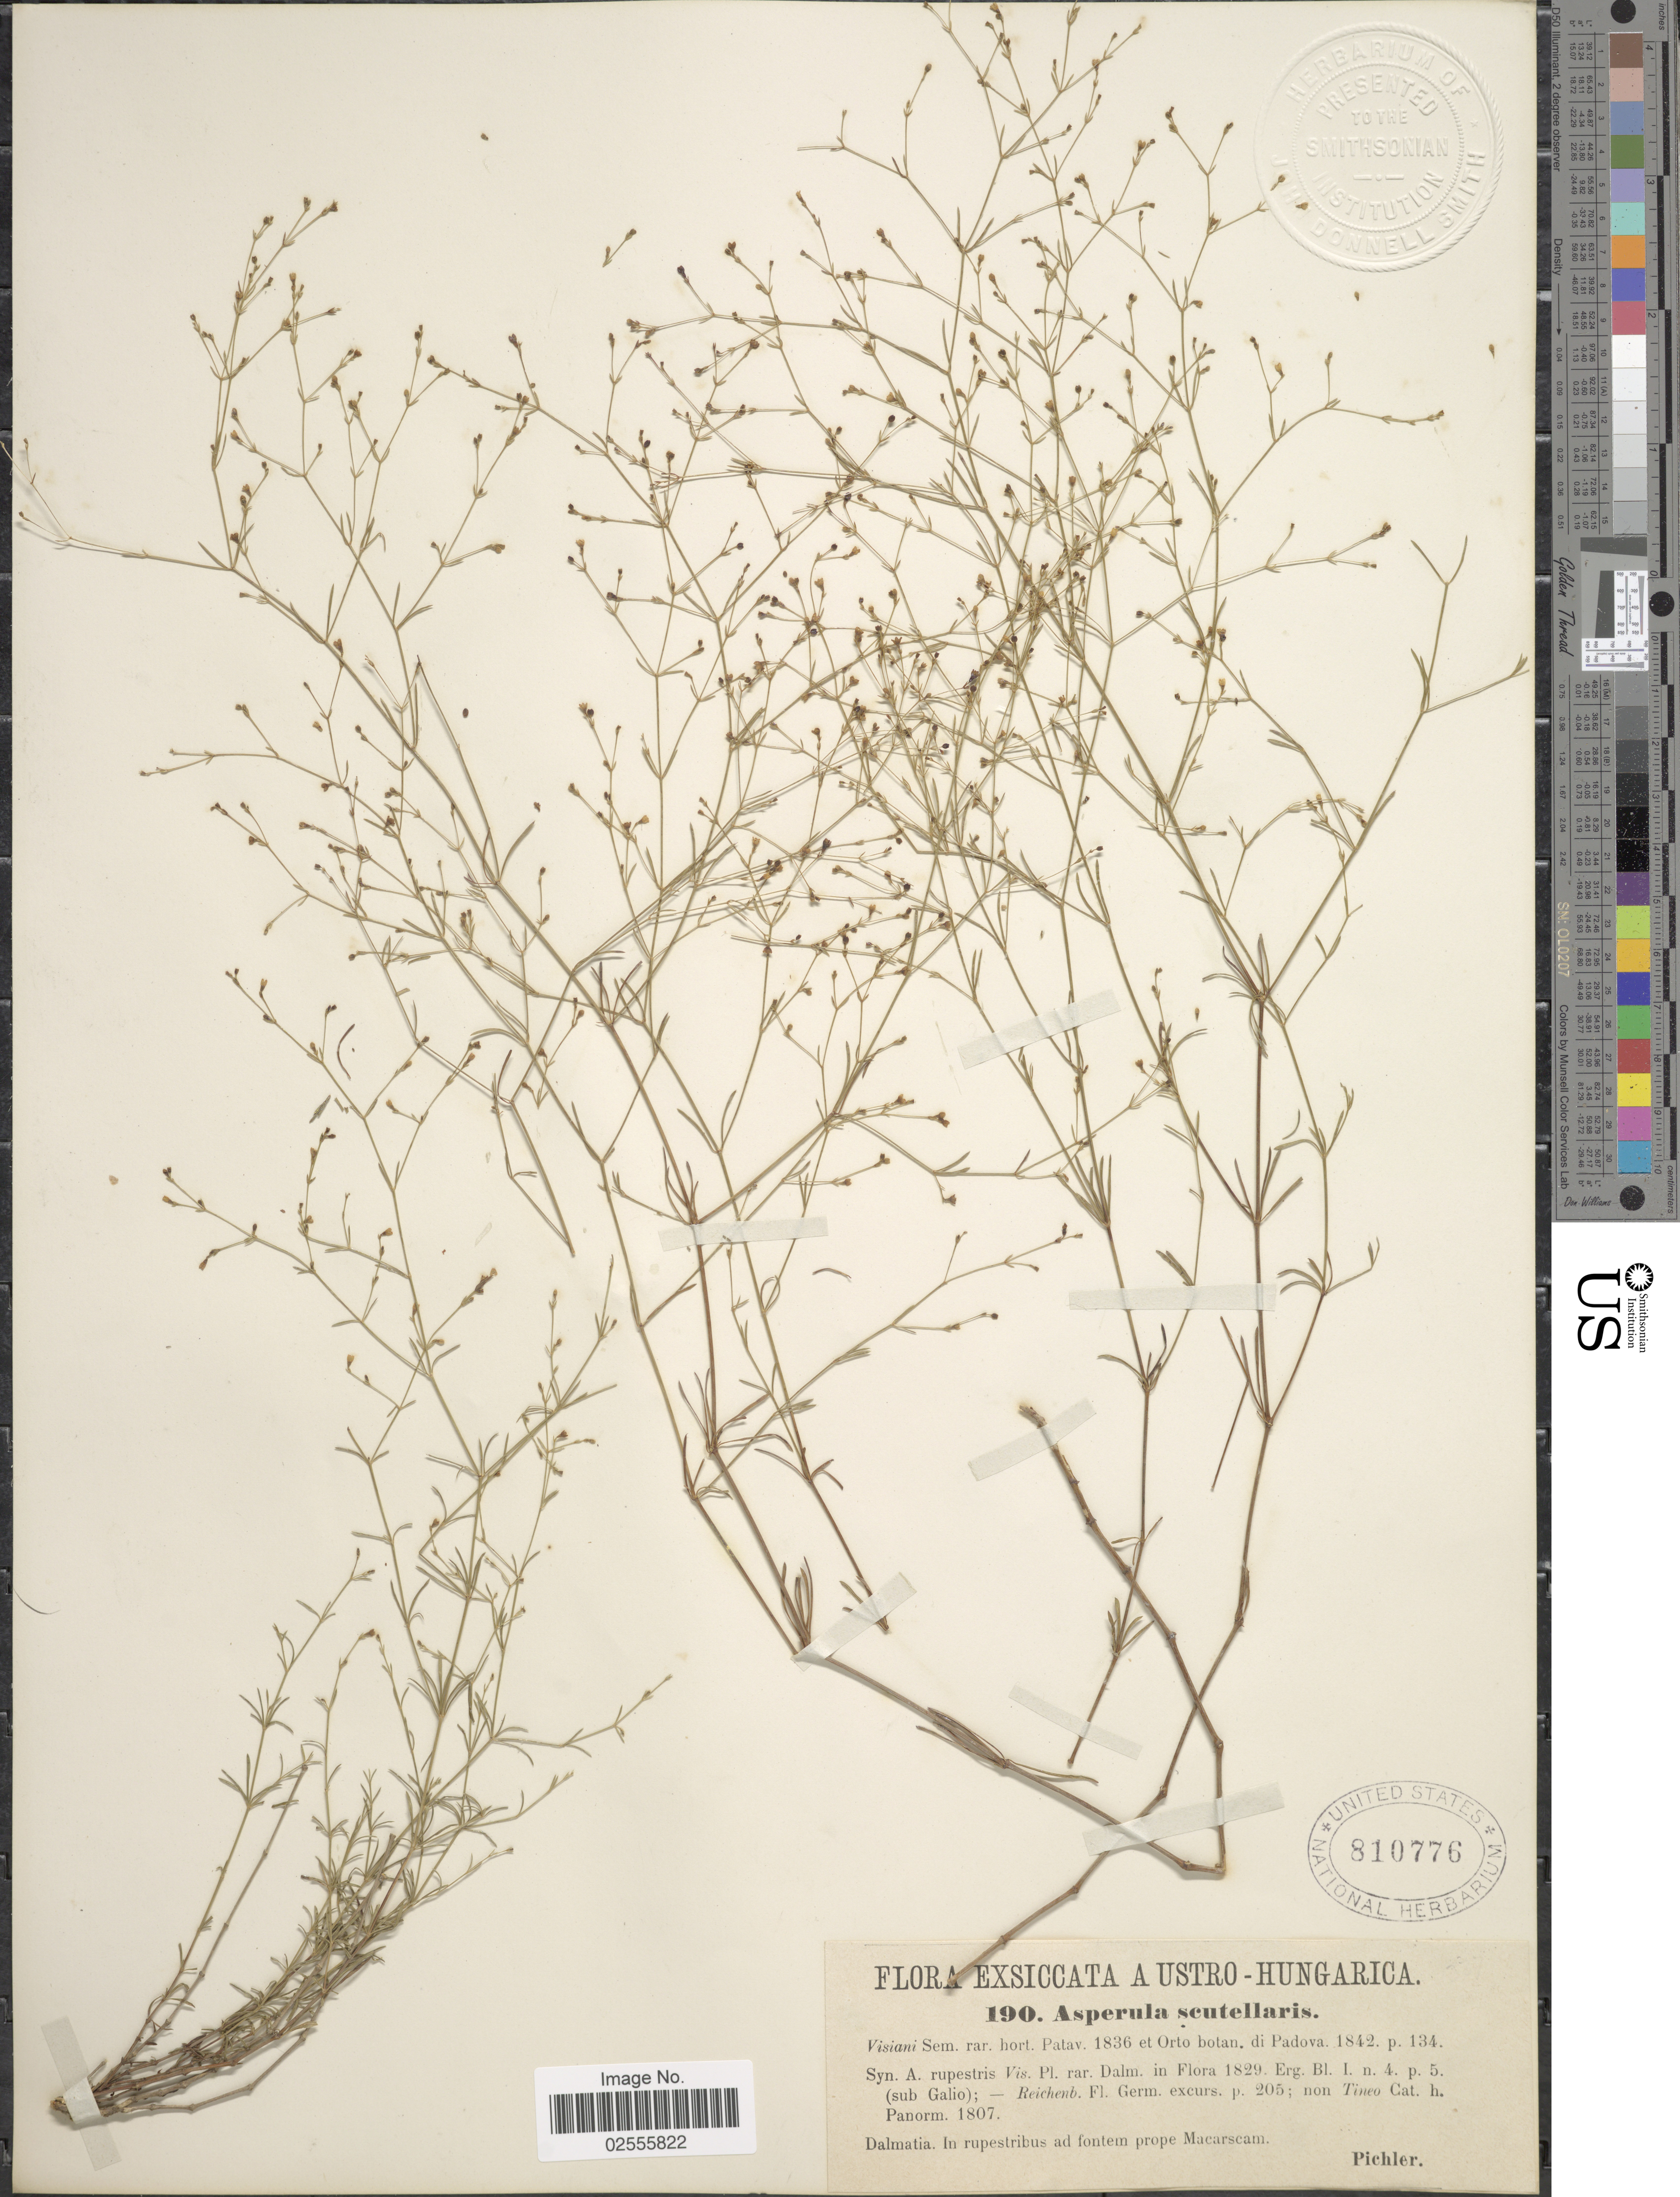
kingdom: Plantae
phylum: Tracheophyta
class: Magnoliopsida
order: Gentianales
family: Rubiaceae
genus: Asperula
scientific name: Asperula scutellaris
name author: Vis.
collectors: Pichler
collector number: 190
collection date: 1807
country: Croatia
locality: Austro-Hungarica, Dalmatia, In rupestribus ad fontem prope Macarscam.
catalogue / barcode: US 810776